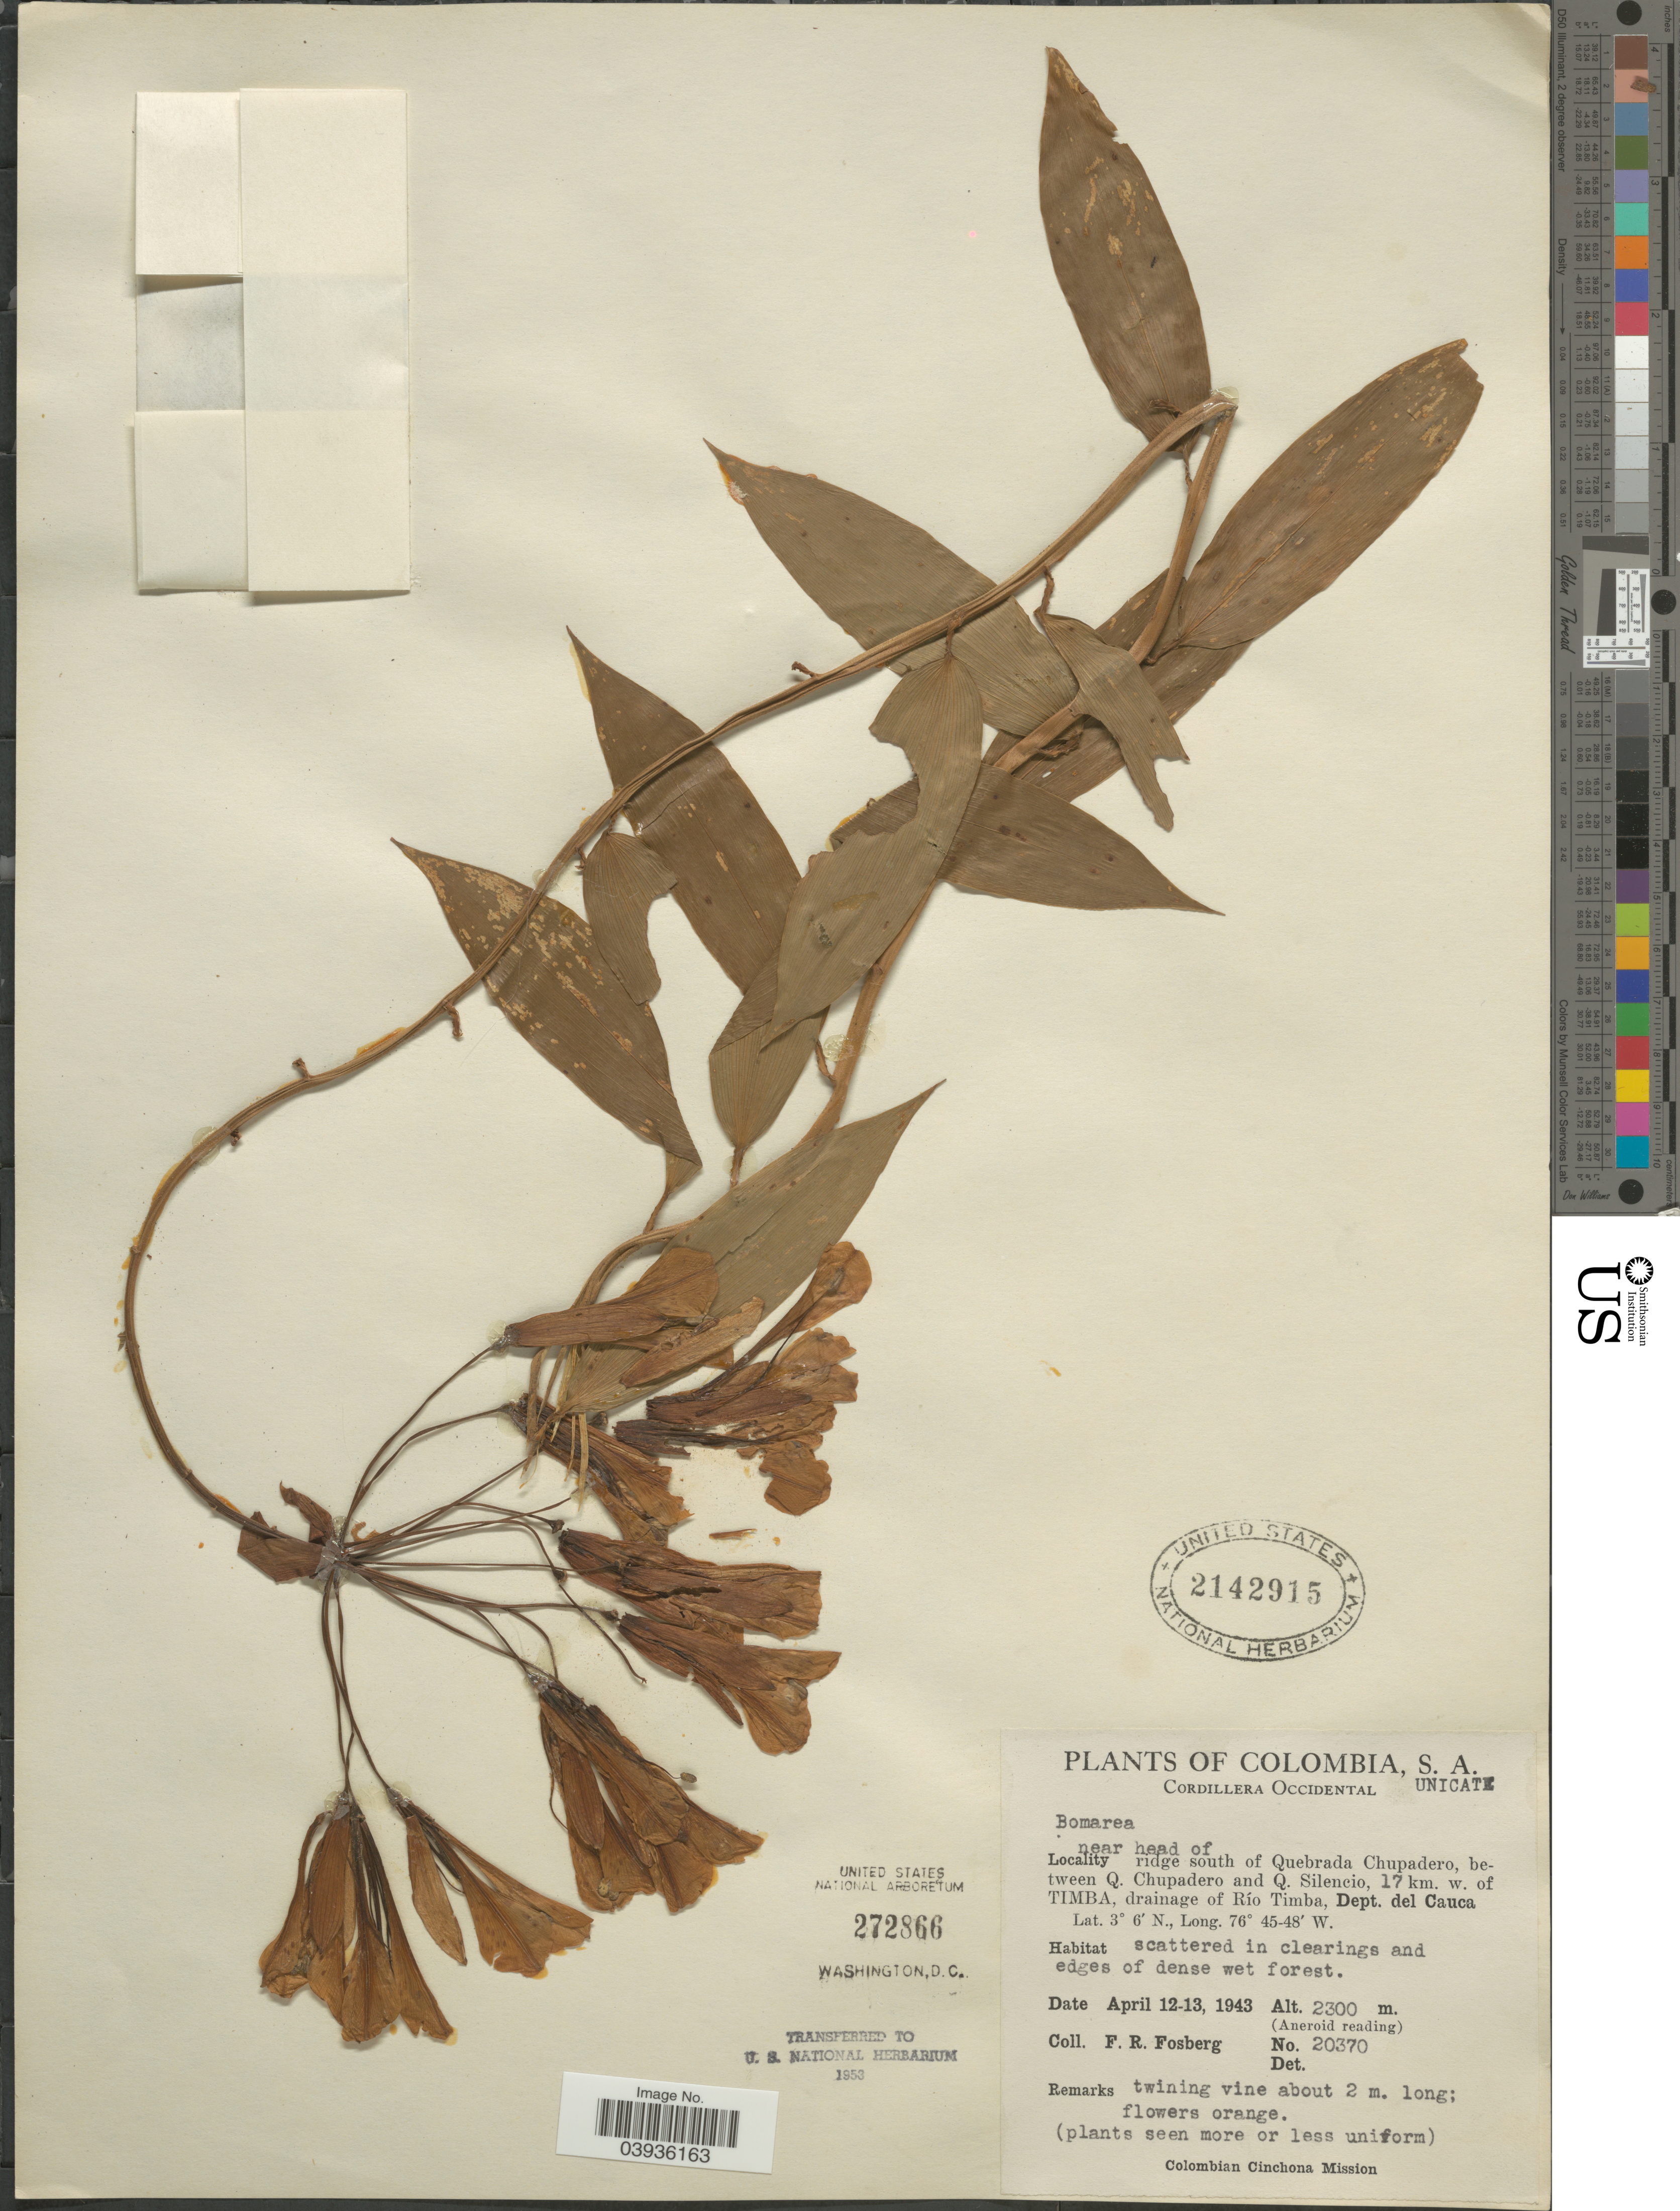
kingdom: Plantae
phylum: Tracheophyta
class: Liliopsida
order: Liliales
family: Alstroemeriaceae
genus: Bomarea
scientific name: Bomarea sp.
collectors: F. R. Fosberg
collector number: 20370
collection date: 1943-04-12/1943-04-13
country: Colombia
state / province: Cauca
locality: Cordillera Occidental. Near head of ridge south of Quebrada Chupadero, between Q. Chupadero and Q. Silencio, 17 km. w. of Timba, drainage of Río Timba, Dept. del Cauca.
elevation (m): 2300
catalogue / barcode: US 2142915